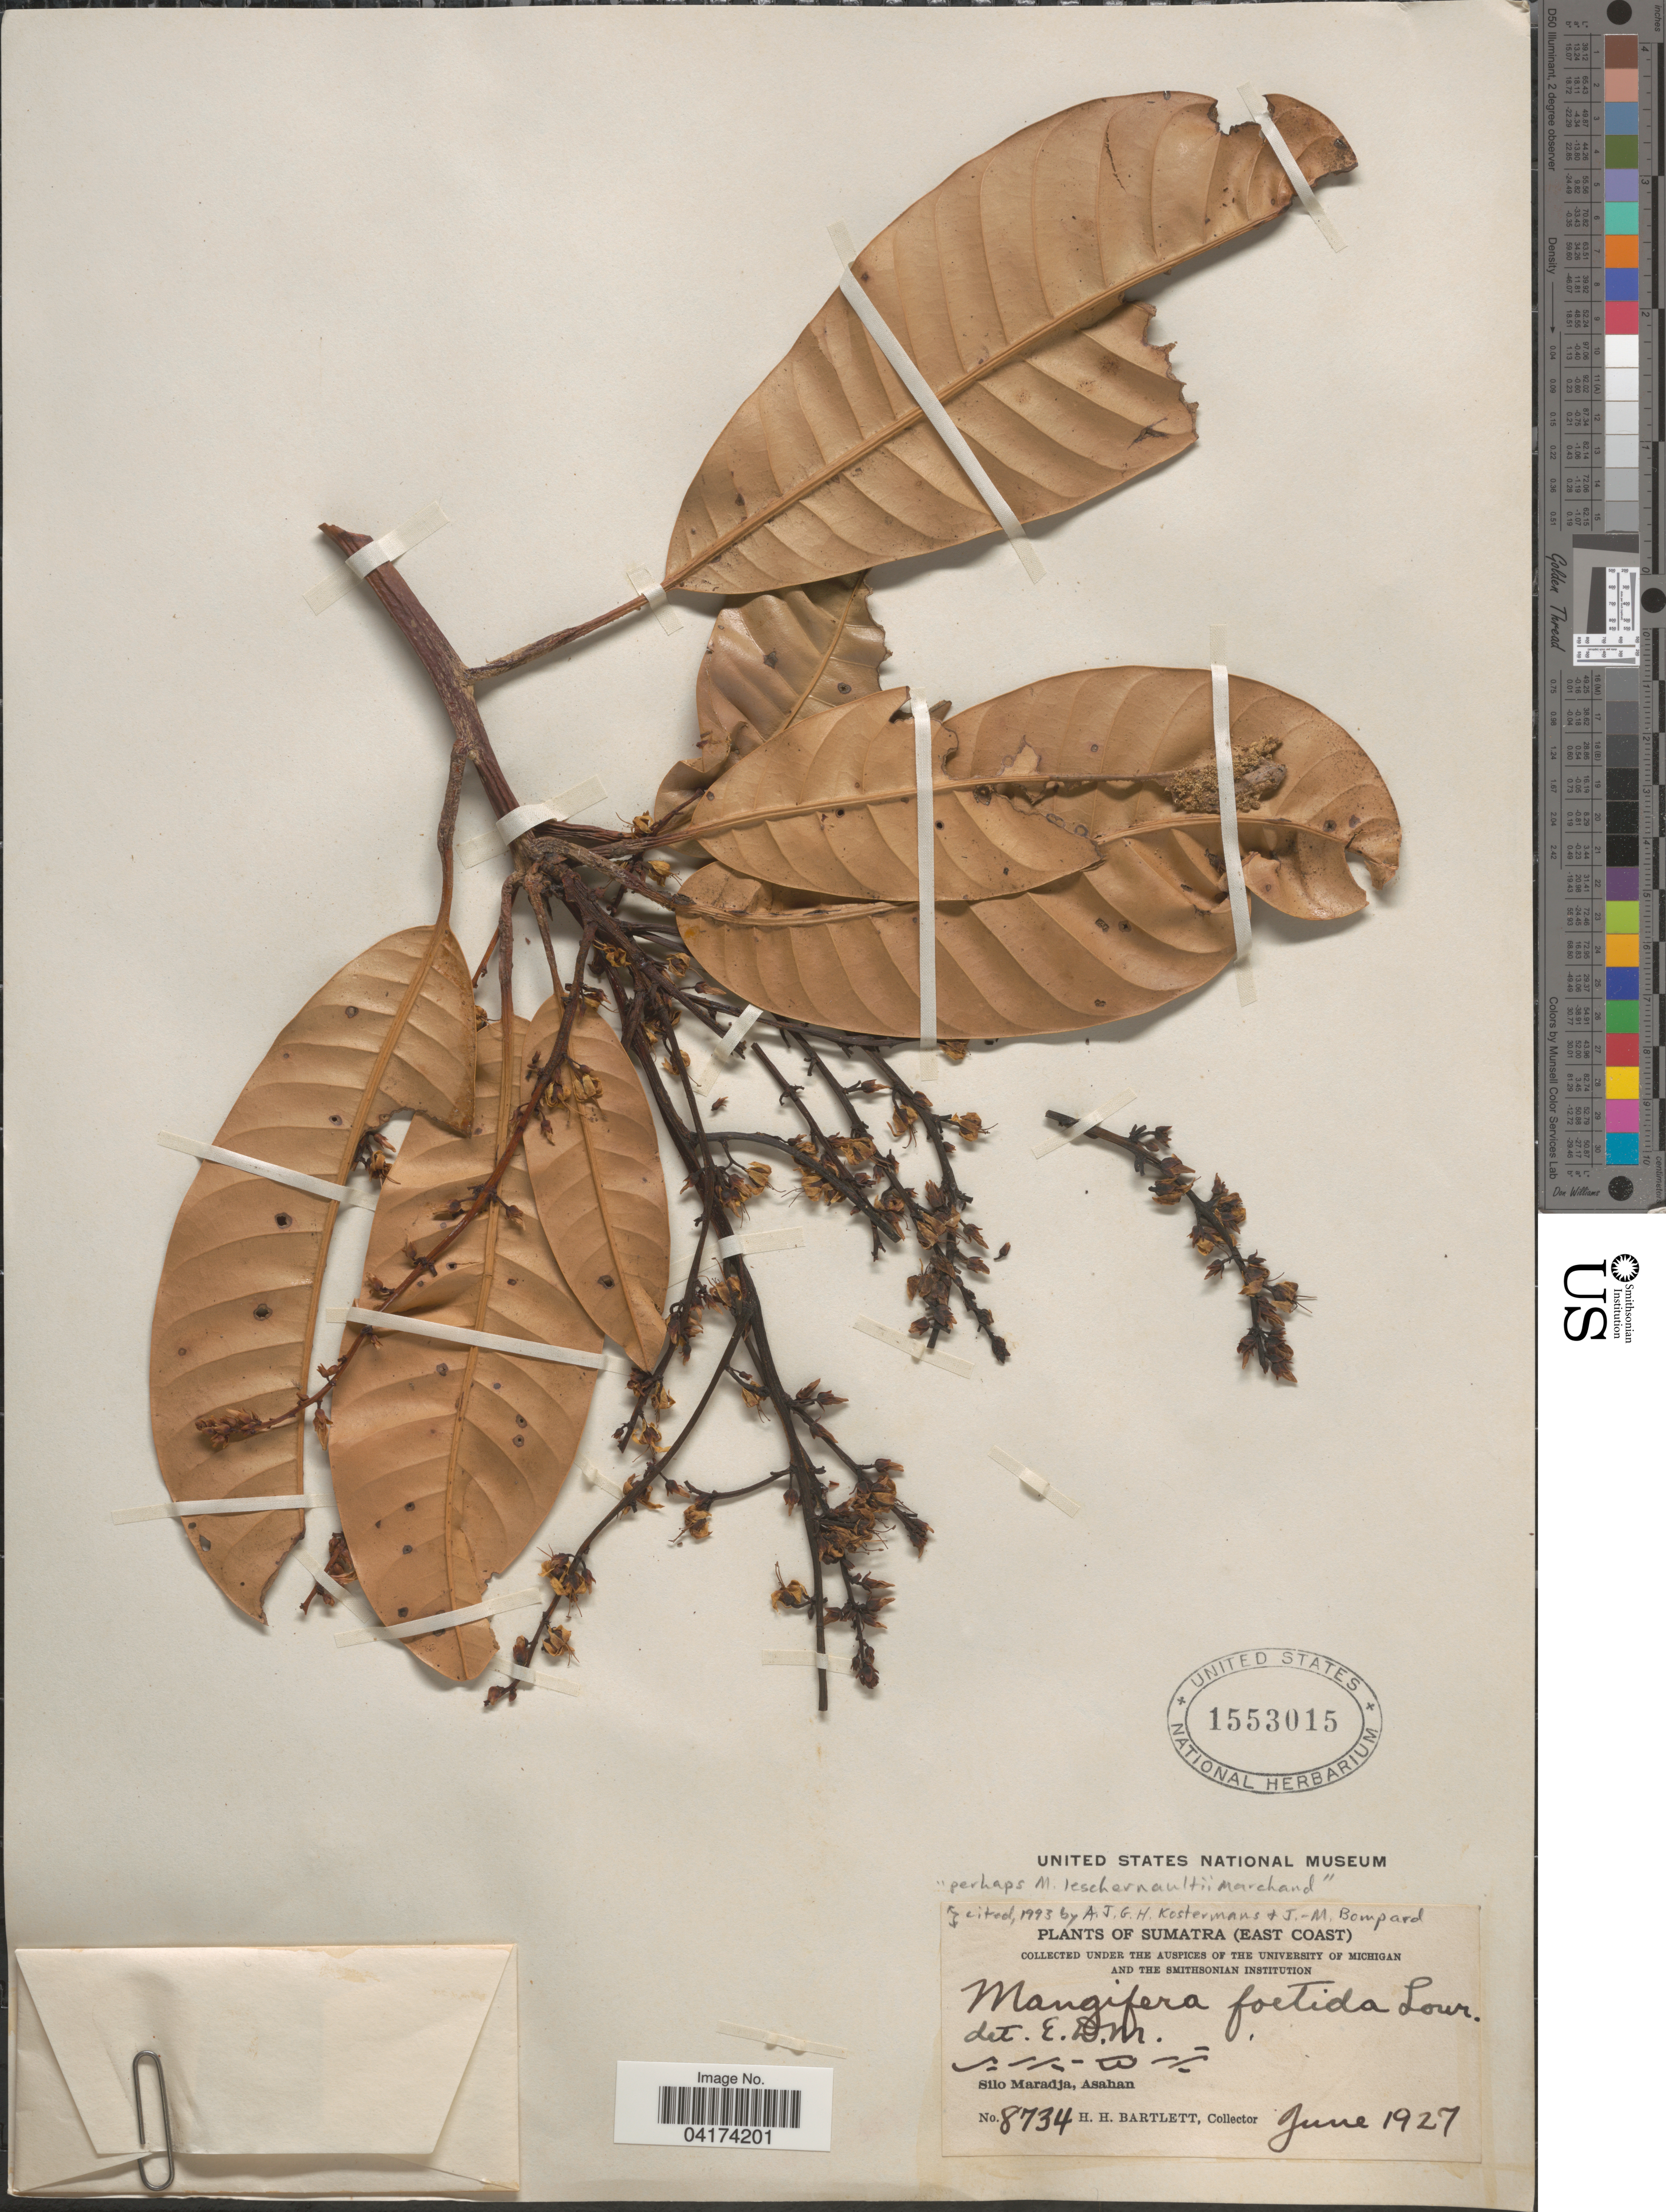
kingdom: Plantae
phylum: Tracheophyta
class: Magnoliopsida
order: Sapindales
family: Anacardiaceae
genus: Mangifera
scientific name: Mangifera foetida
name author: Lour.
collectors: H. H. Bartlett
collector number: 8734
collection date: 1927-06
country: Indonesia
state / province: Sumatra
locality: (East Coast). Silo Maradja, Asahan.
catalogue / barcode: US 1553015